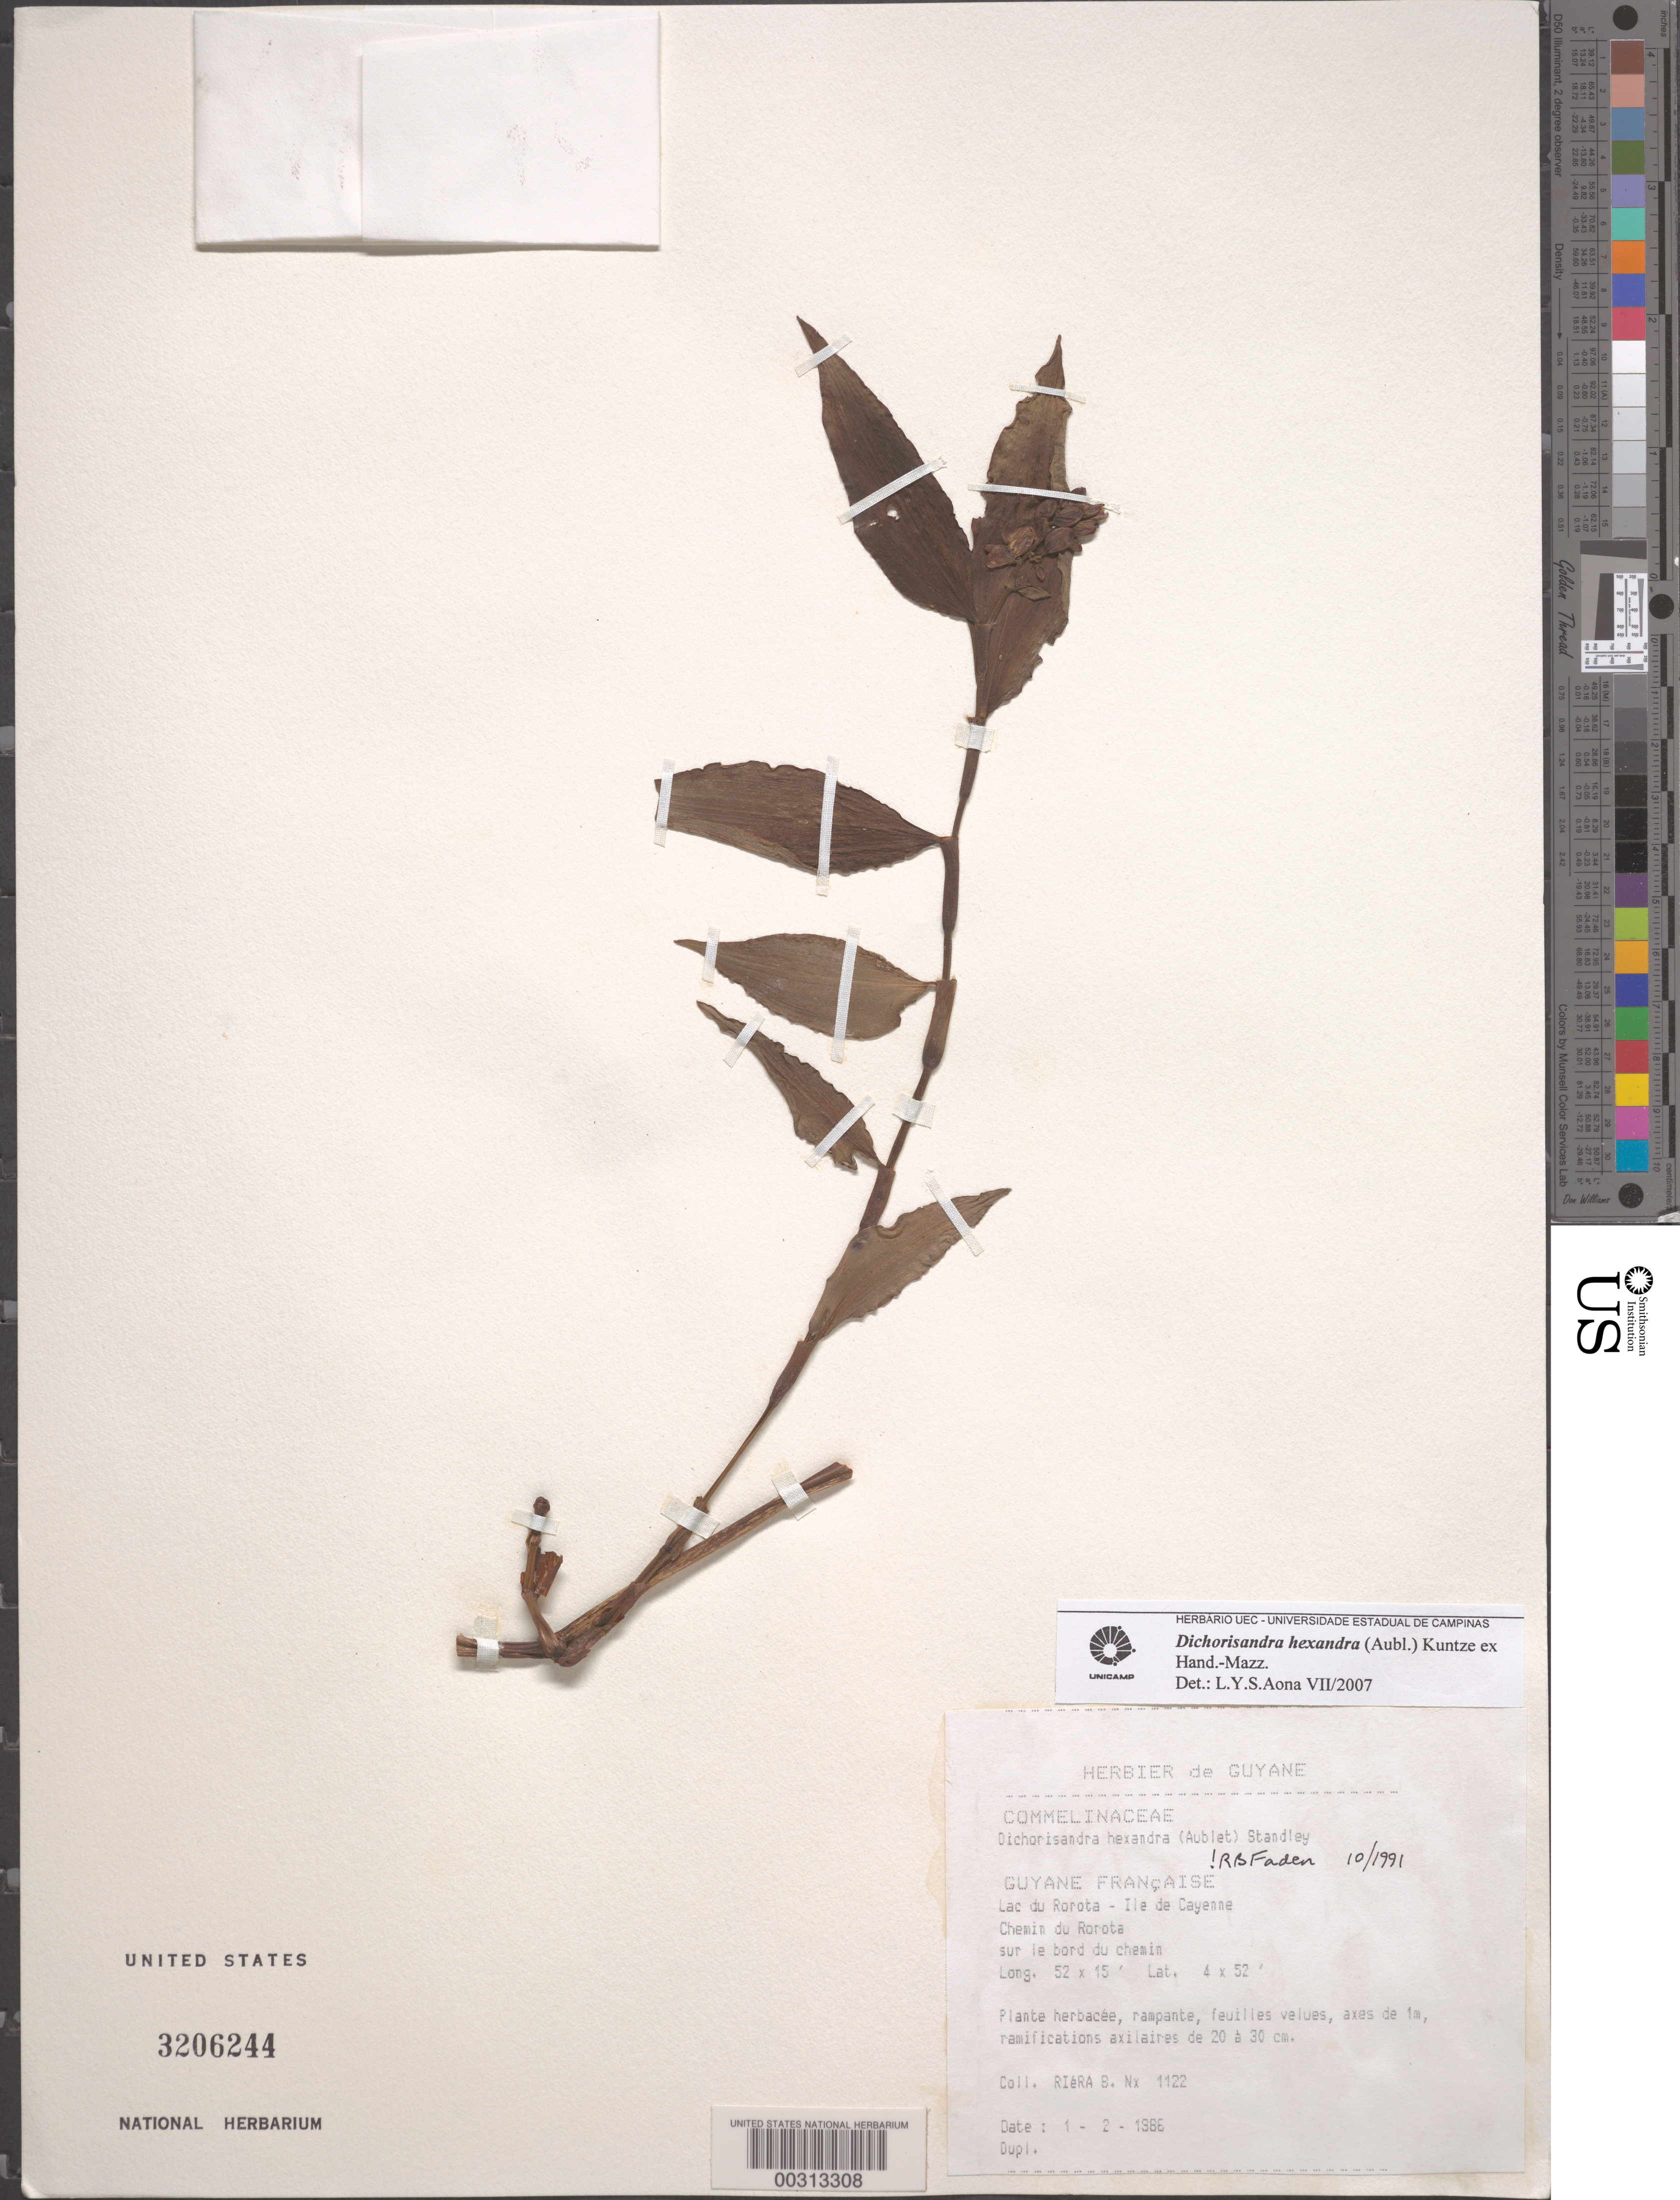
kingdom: Plantae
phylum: Tracheophyta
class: Liliopsida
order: Commelinales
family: Commelinaceae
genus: Dichorisandra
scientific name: Dichorisandra hexandra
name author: (Aubl.) Standl.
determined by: Faden, Robert B., (US), Smithsonian Institution - National Museum of Natural History (UNITED STATES)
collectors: B. Riera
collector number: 1122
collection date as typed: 01 Feb 1986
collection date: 1986-02-01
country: French Guiana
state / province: Cayenne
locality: Lac du rorota, ile de cayenne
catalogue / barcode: US 3206244